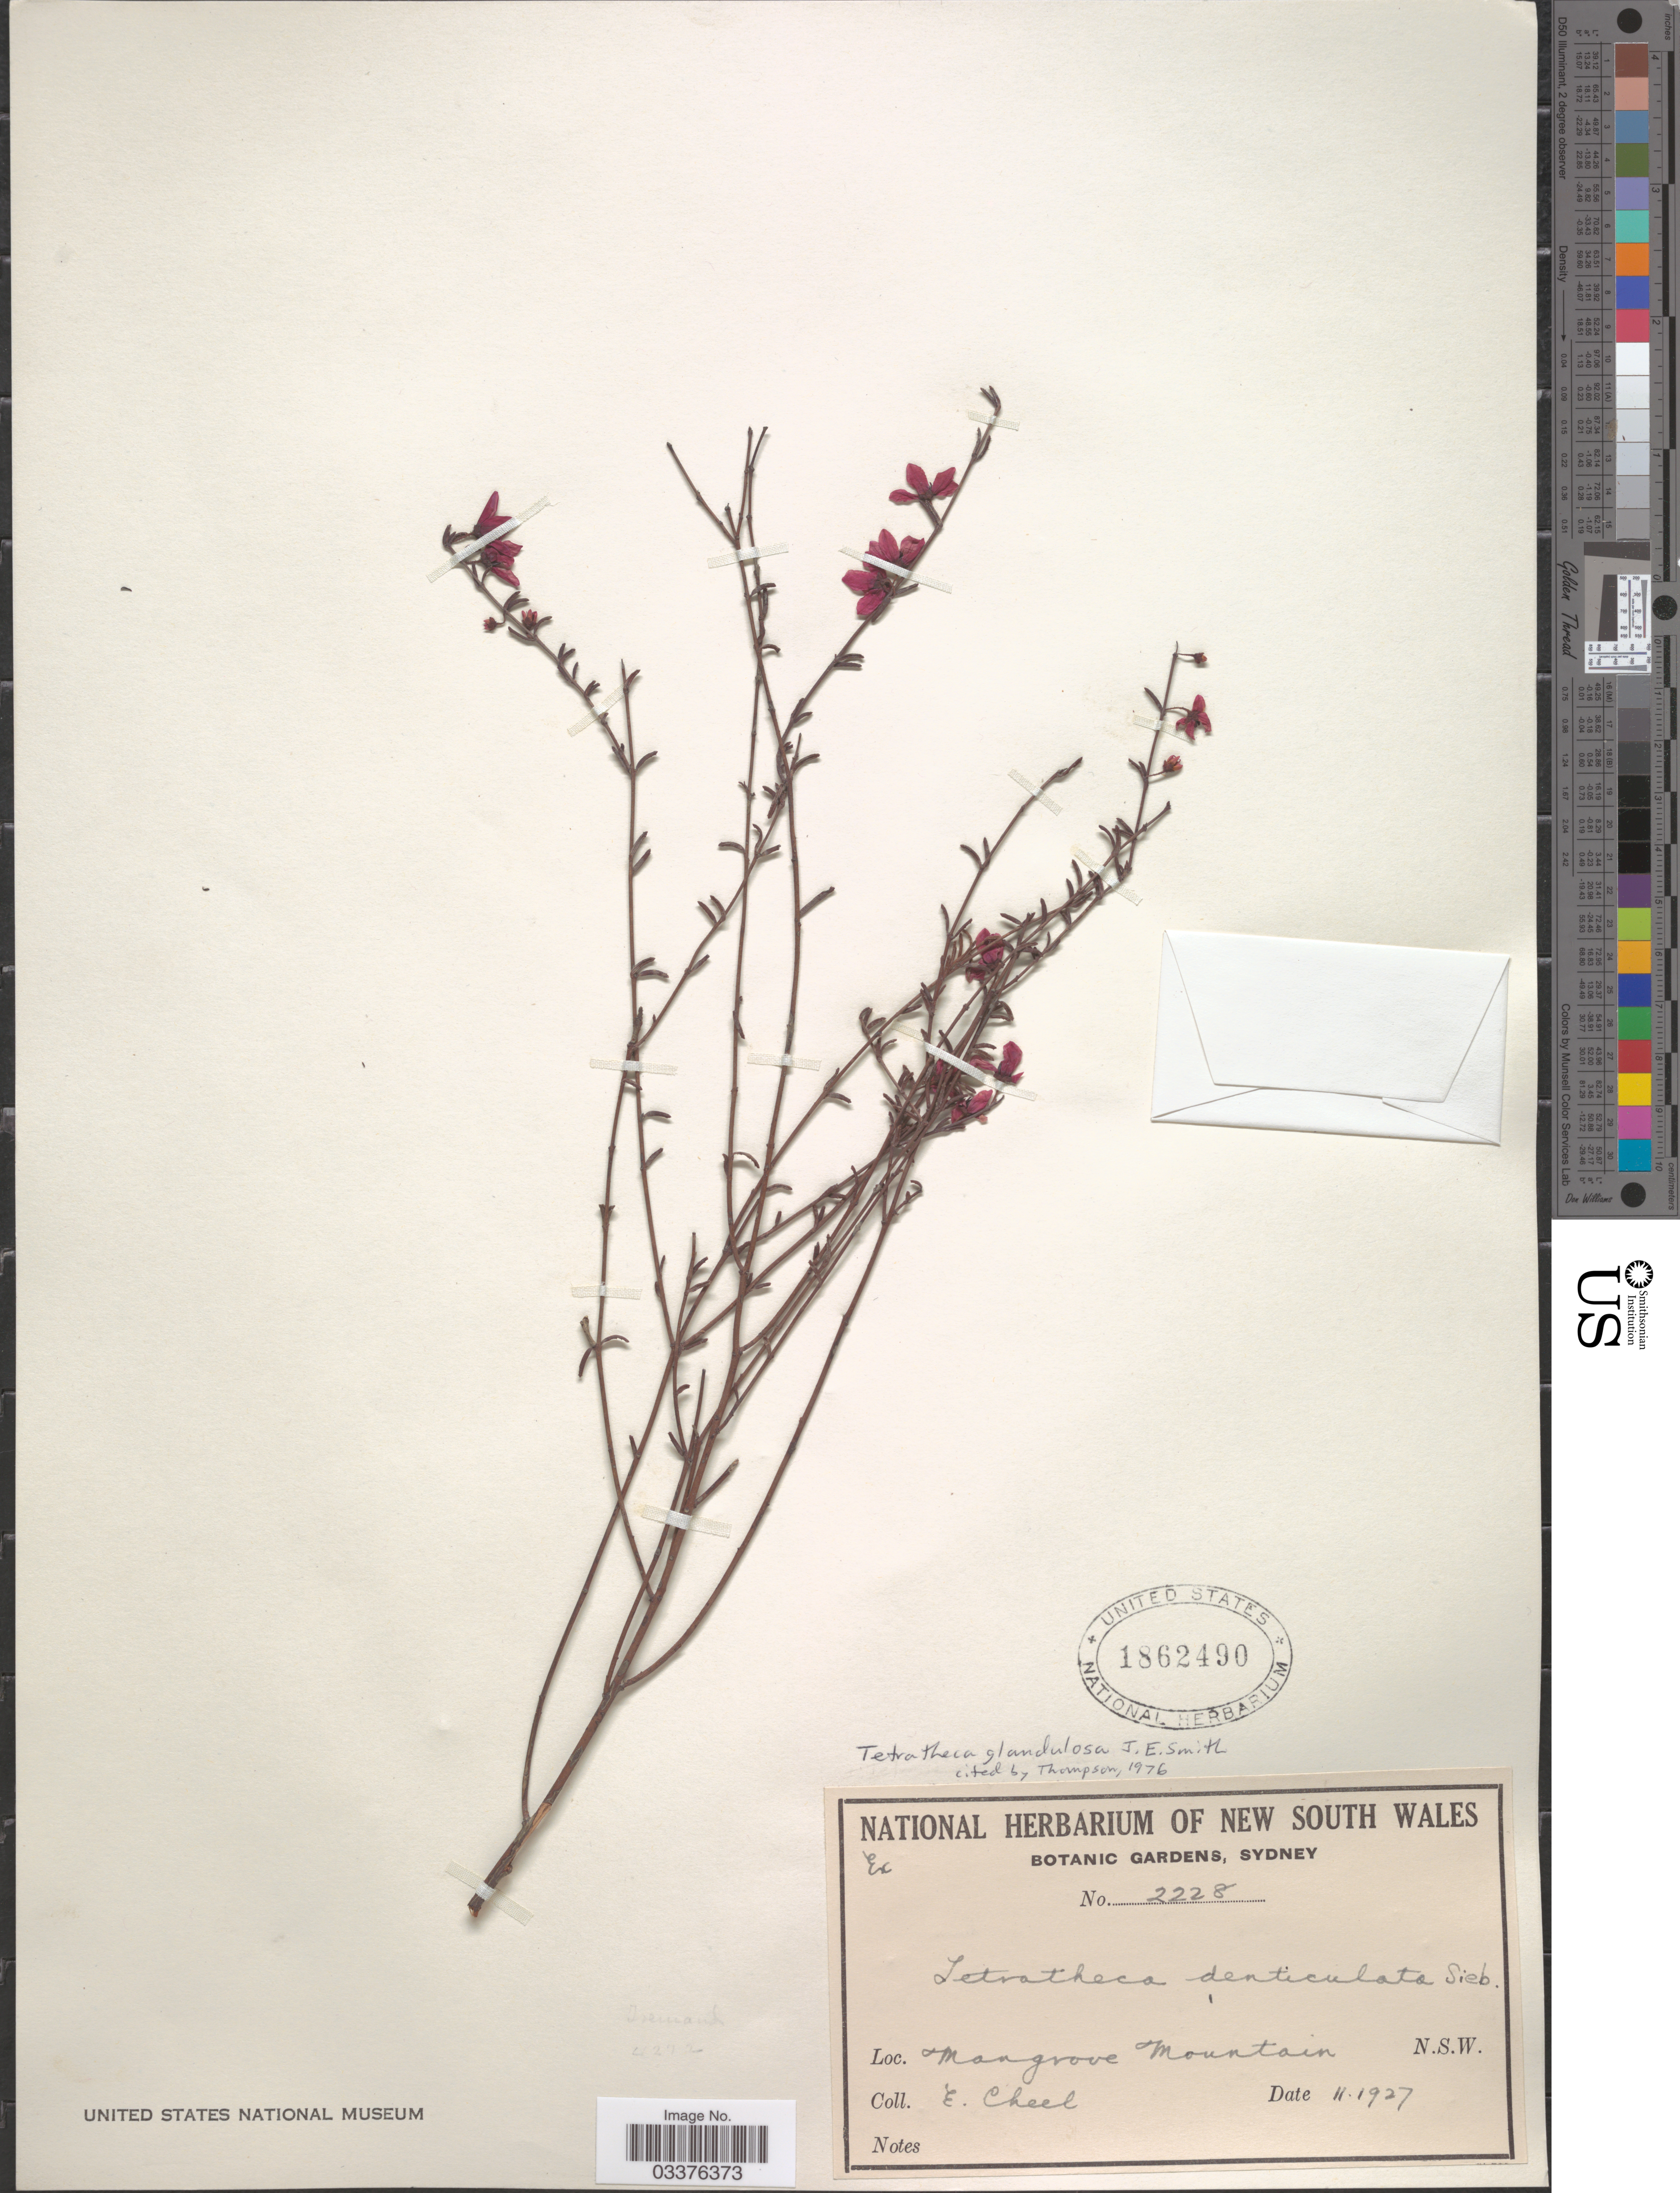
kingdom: Plantae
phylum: Tracheophyta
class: Magnoliopsida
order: Oxalidales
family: Elaeocarpaceae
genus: Tetratheca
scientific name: Tetratheca glandulosa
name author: Sm.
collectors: E. Cheel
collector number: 2228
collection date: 1927-11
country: Australia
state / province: New South Wales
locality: Mangrove Mountain.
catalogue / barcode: US 1862490